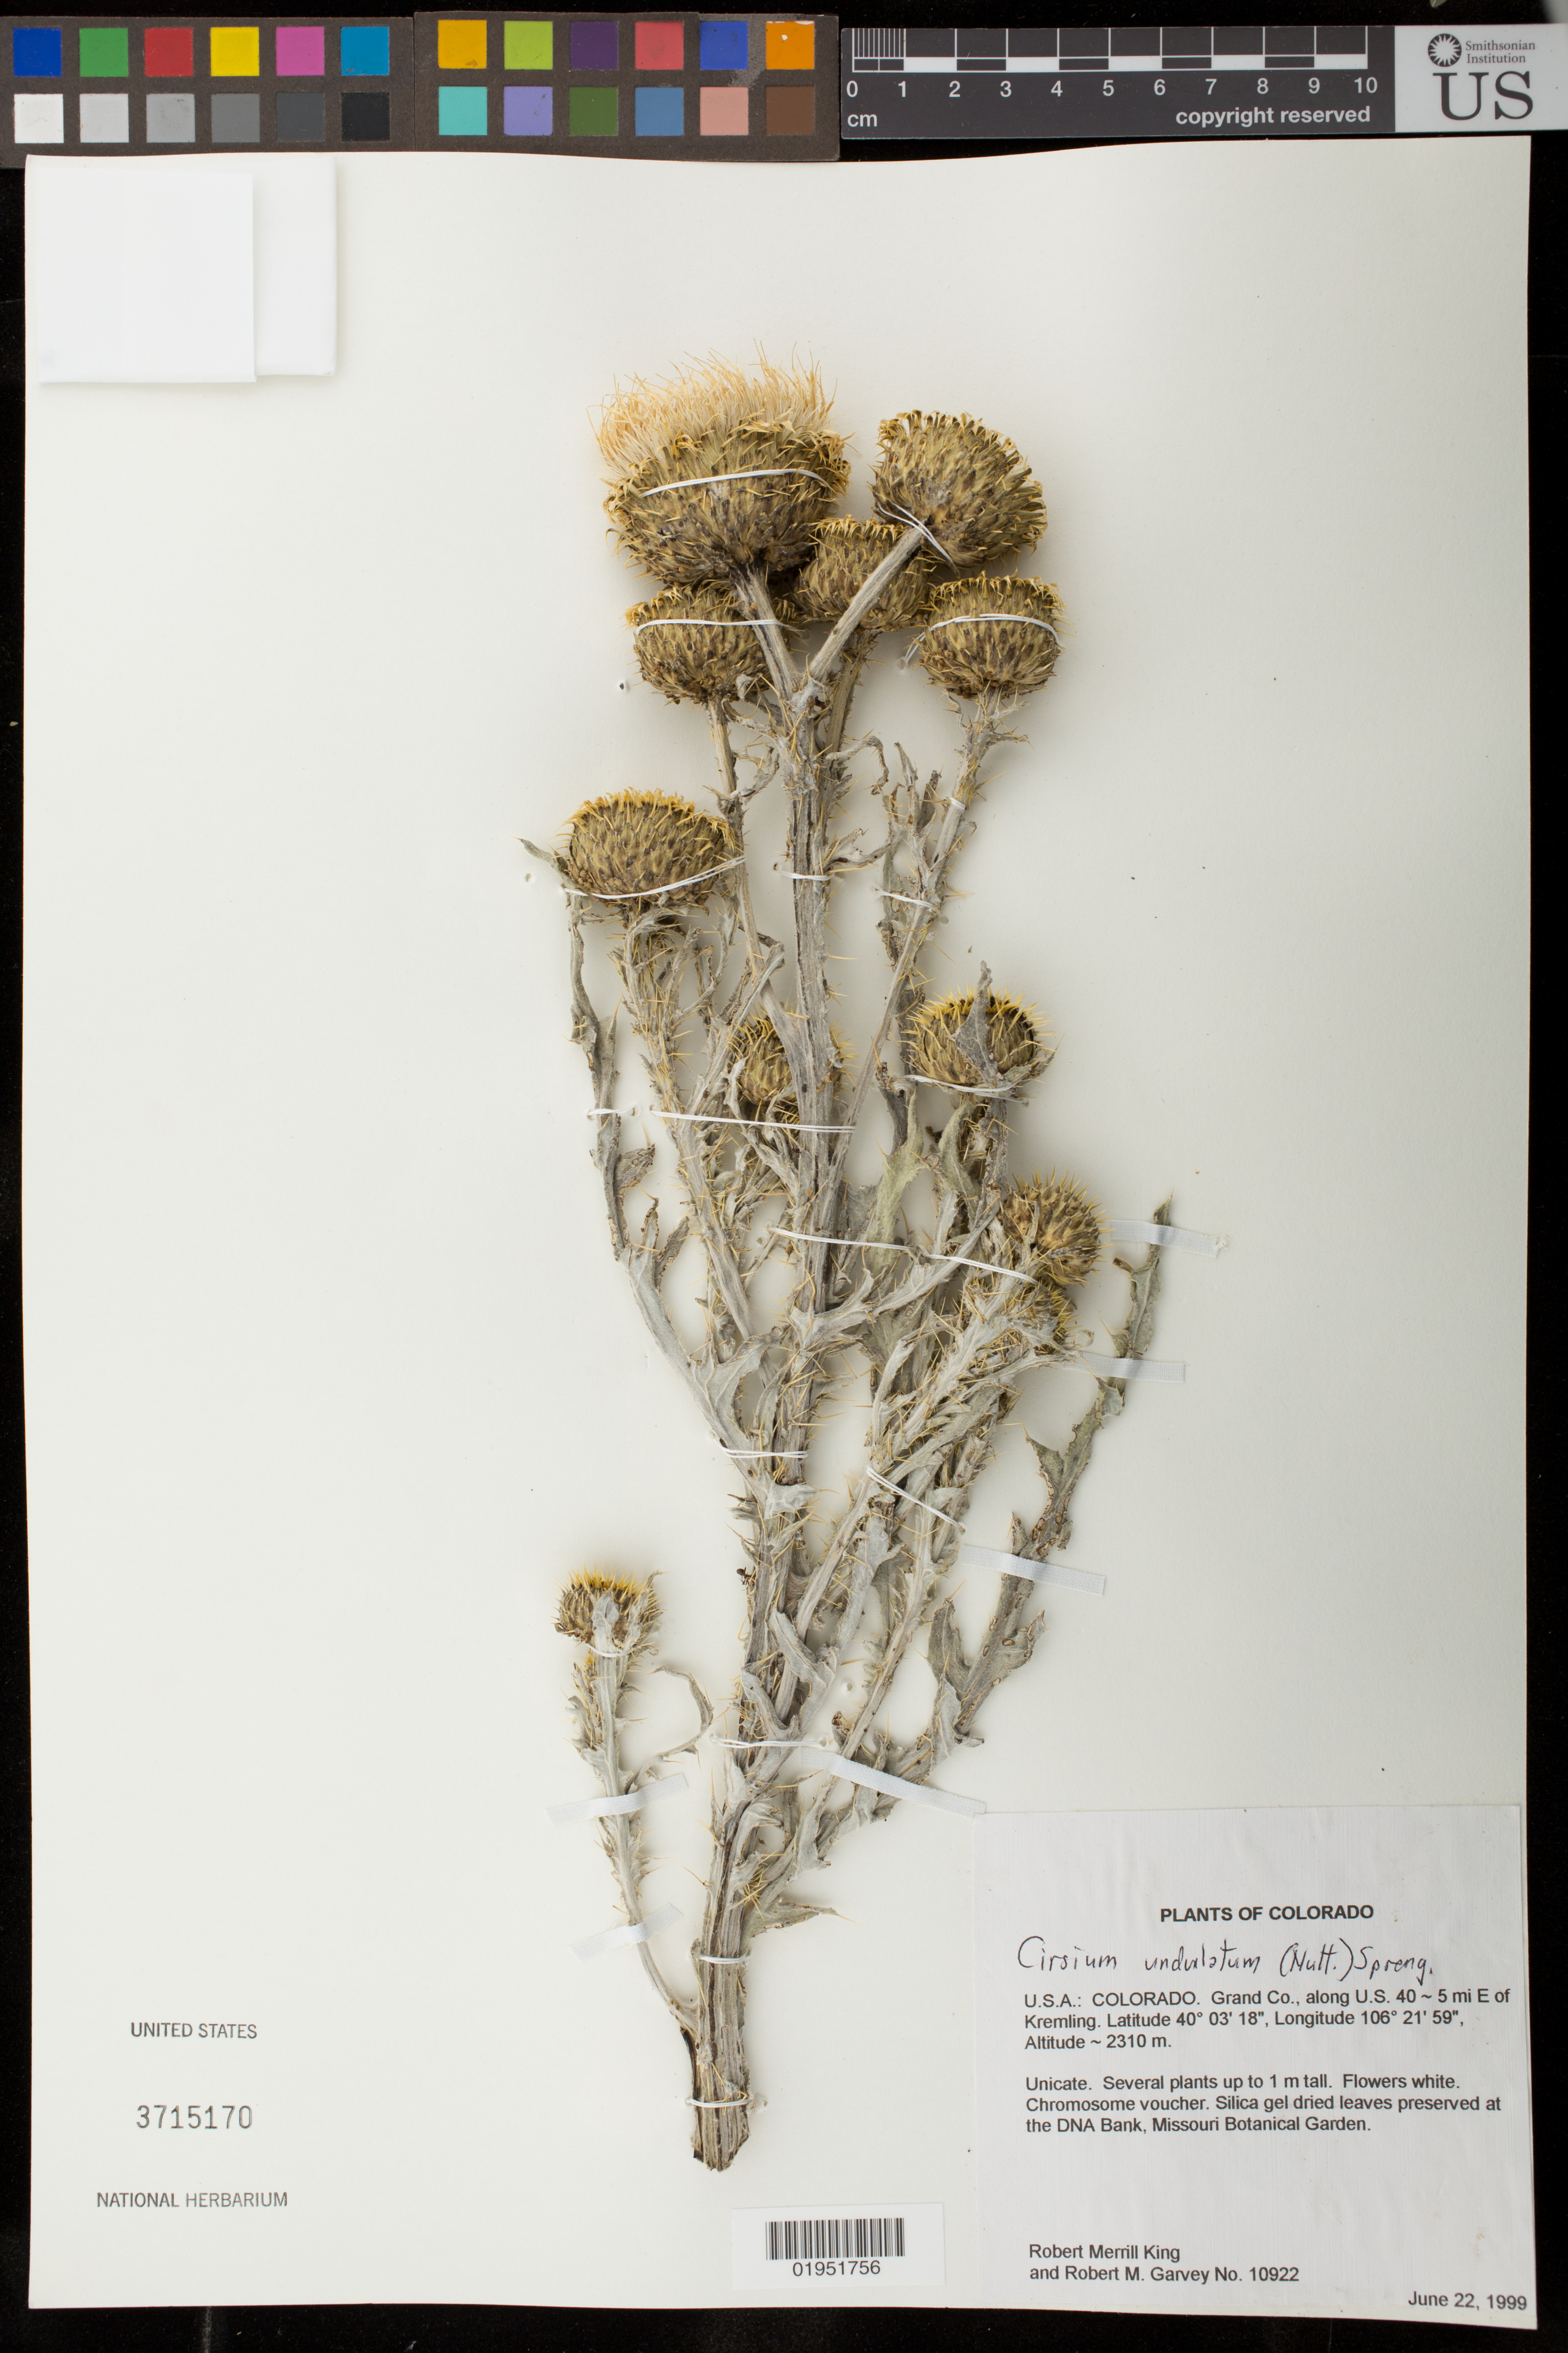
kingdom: Plantae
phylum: Tracheophyta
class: Magnoliopsida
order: Asterales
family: Asteraceae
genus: Cirsium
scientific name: Cirsium undulatum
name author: (Nutt.) Spreng.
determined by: Robinson, Harold E., (US)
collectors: R. M. King & R. Garvey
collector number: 10922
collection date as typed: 22 Jun 1999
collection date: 1999-06-22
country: United States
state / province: Colorado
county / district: Grand Co.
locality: Along US 40, ca. 5 mi E of Kremling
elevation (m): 2310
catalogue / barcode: US 3715170